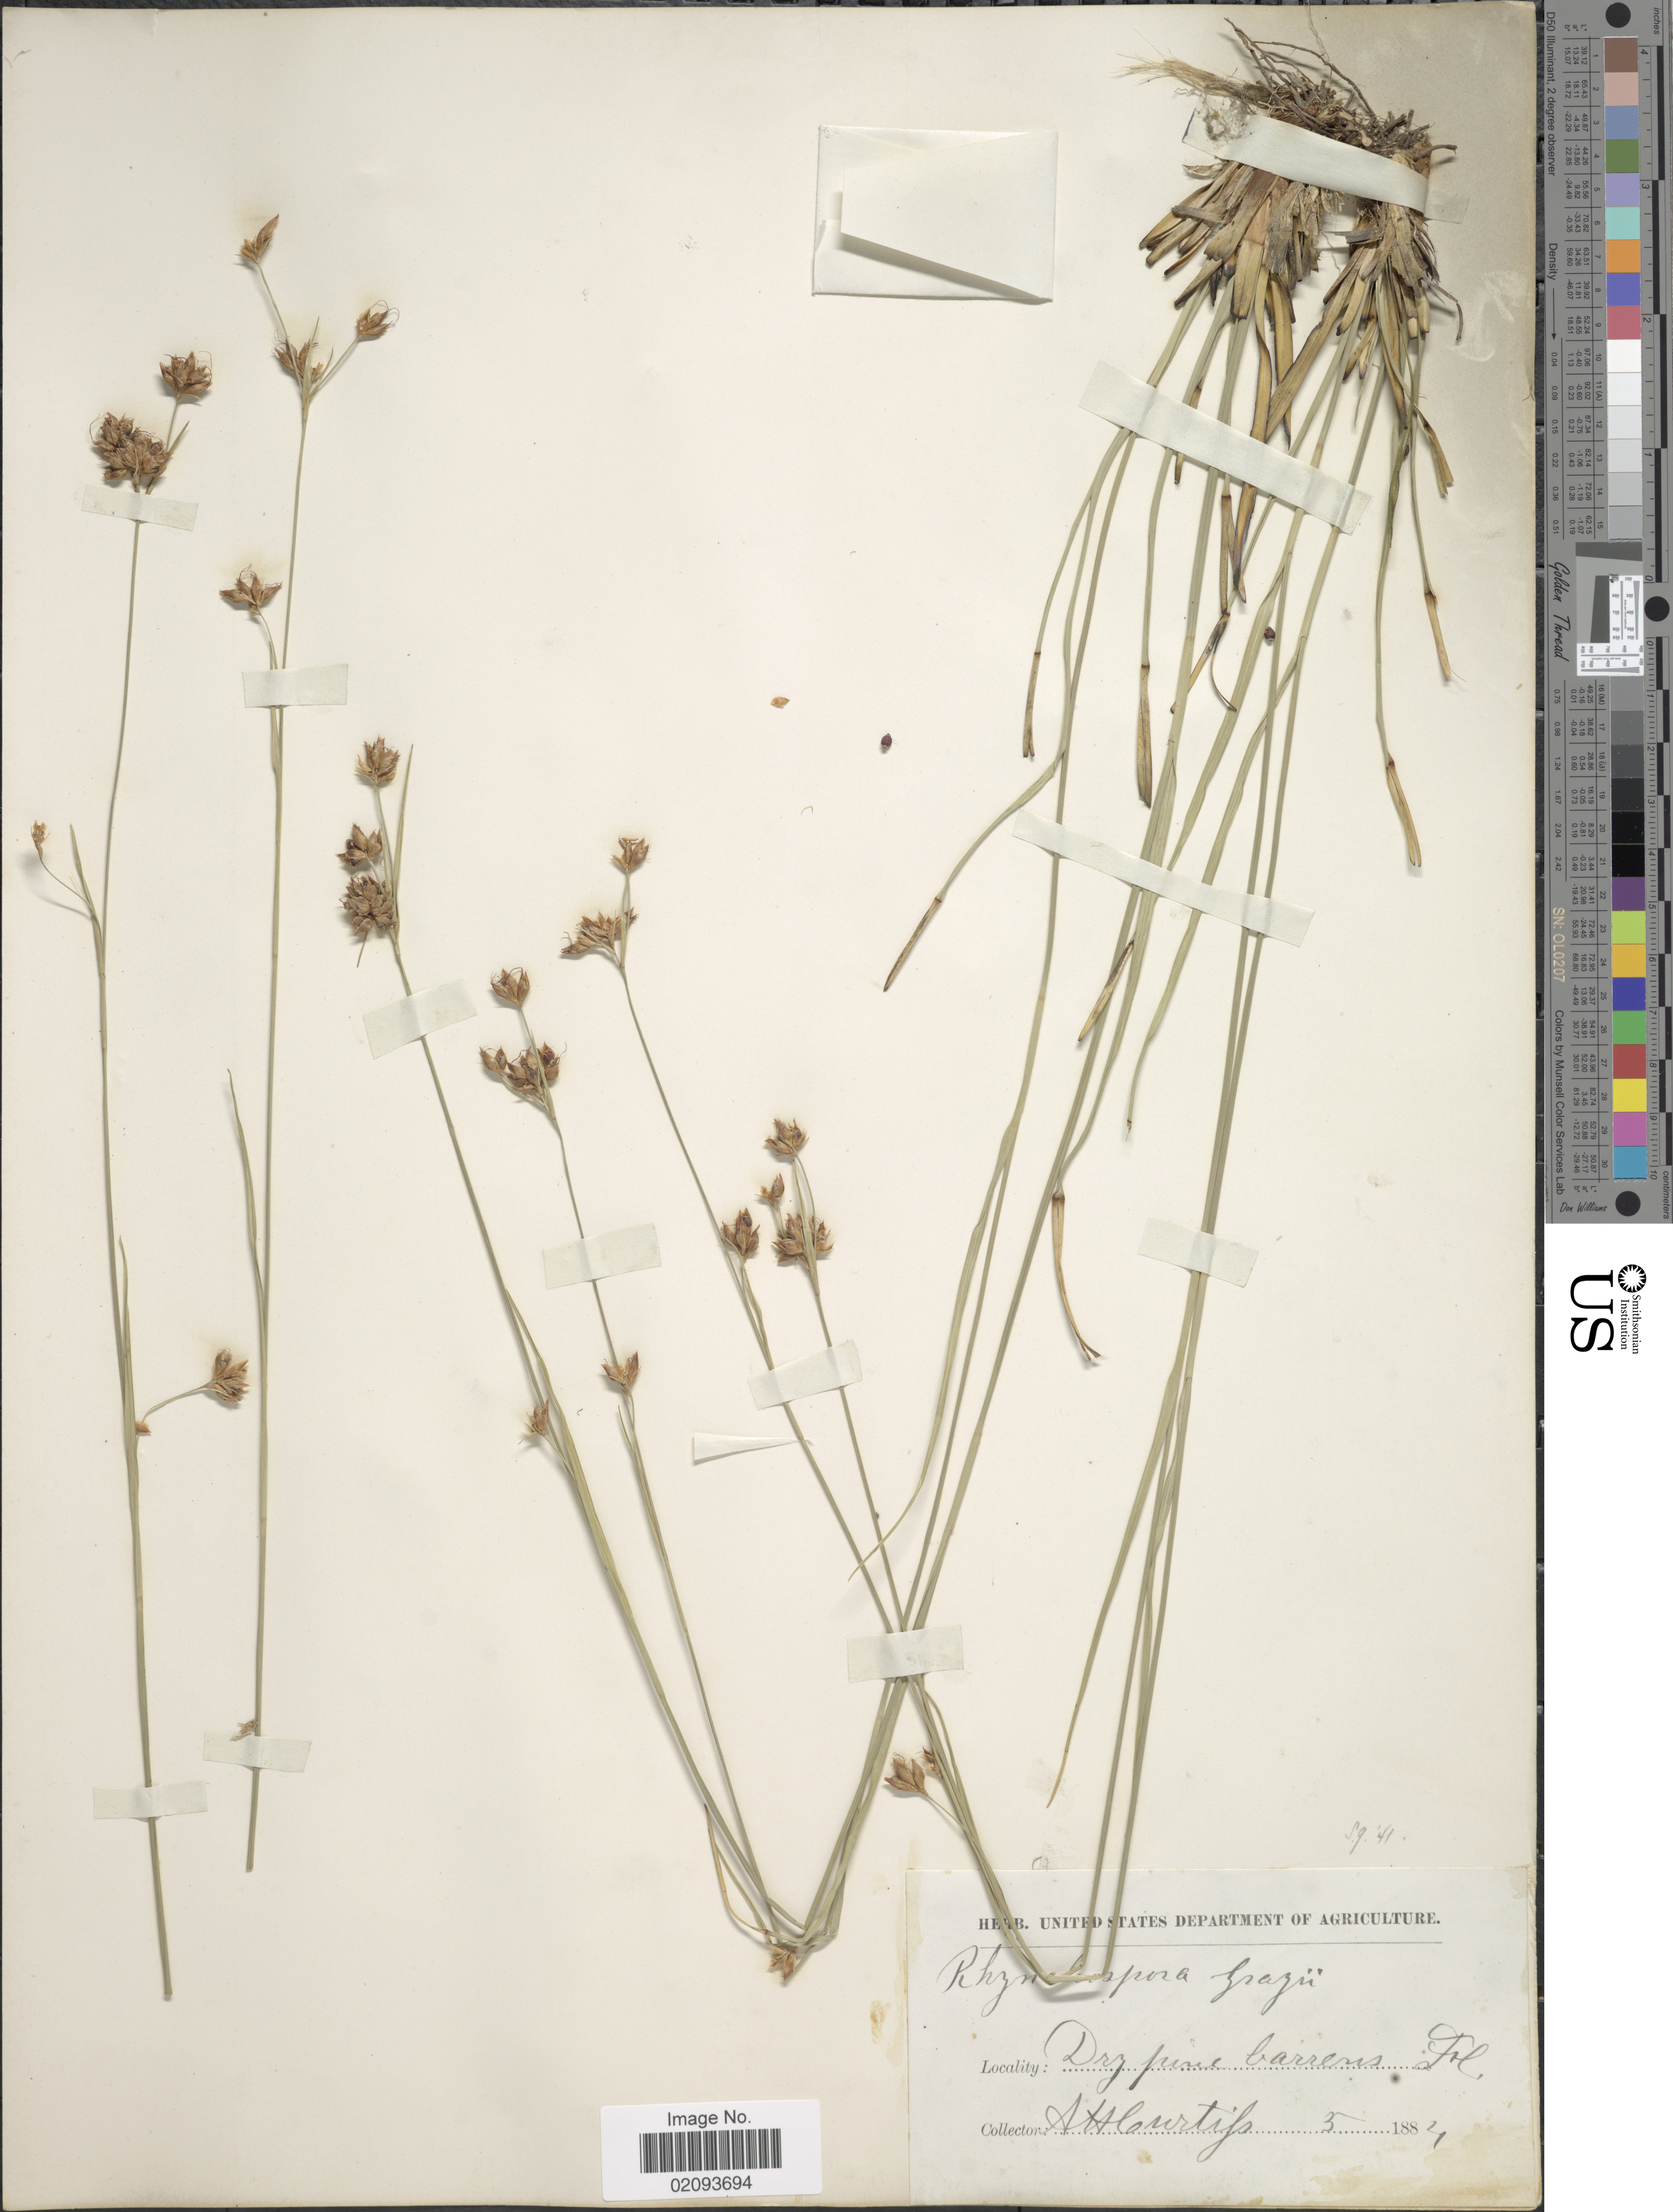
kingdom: Plantae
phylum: Tracheophyta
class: Liliopsida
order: Poales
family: Cyperaceae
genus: Rhynchospora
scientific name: Rhynchospora grayi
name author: Kunth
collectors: A. H. Curtiss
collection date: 1884-05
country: United States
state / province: Florida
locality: Dry pine barrens